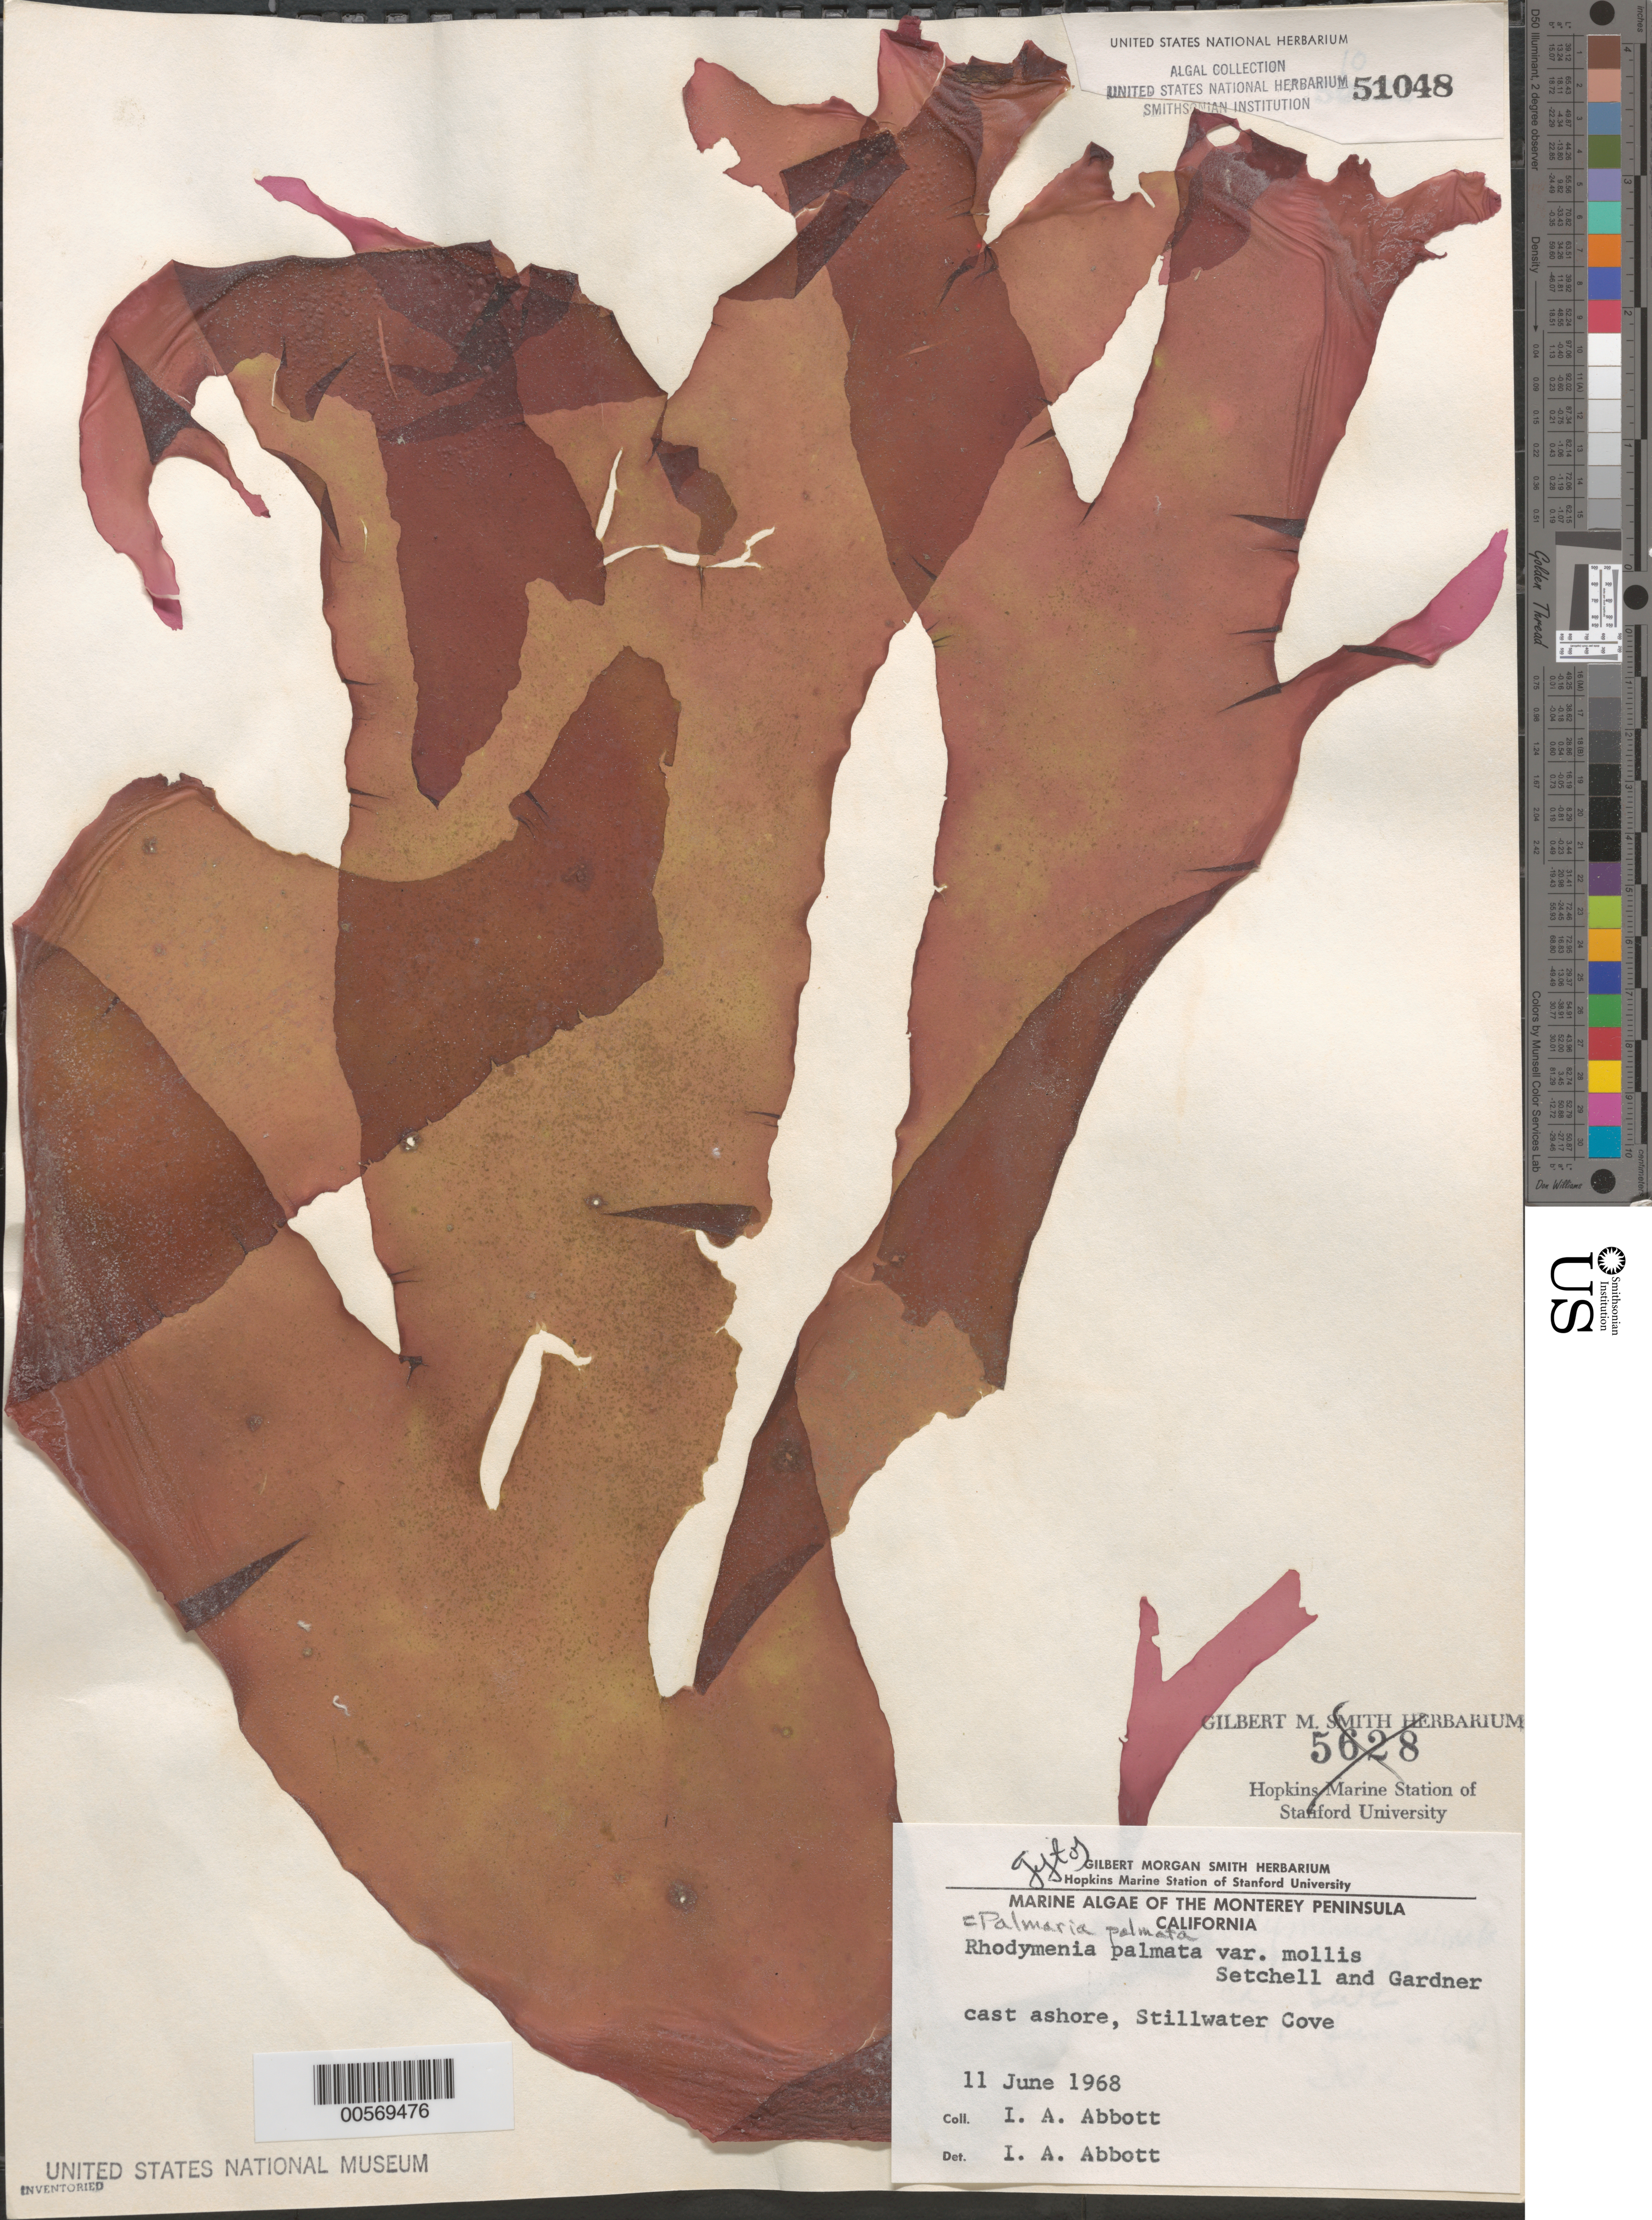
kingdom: Plantae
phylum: Rhodophyta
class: Florideophyceae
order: Palmariales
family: Palmariaceae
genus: Palmaria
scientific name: Palmaria palmata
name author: (L.) F. Weber & D. Mohr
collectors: I. A. Abbott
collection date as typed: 11 Jun 1968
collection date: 1968-06-11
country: United States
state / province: California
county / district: Monterey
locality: Stillwater Cove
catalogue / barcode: US 51048